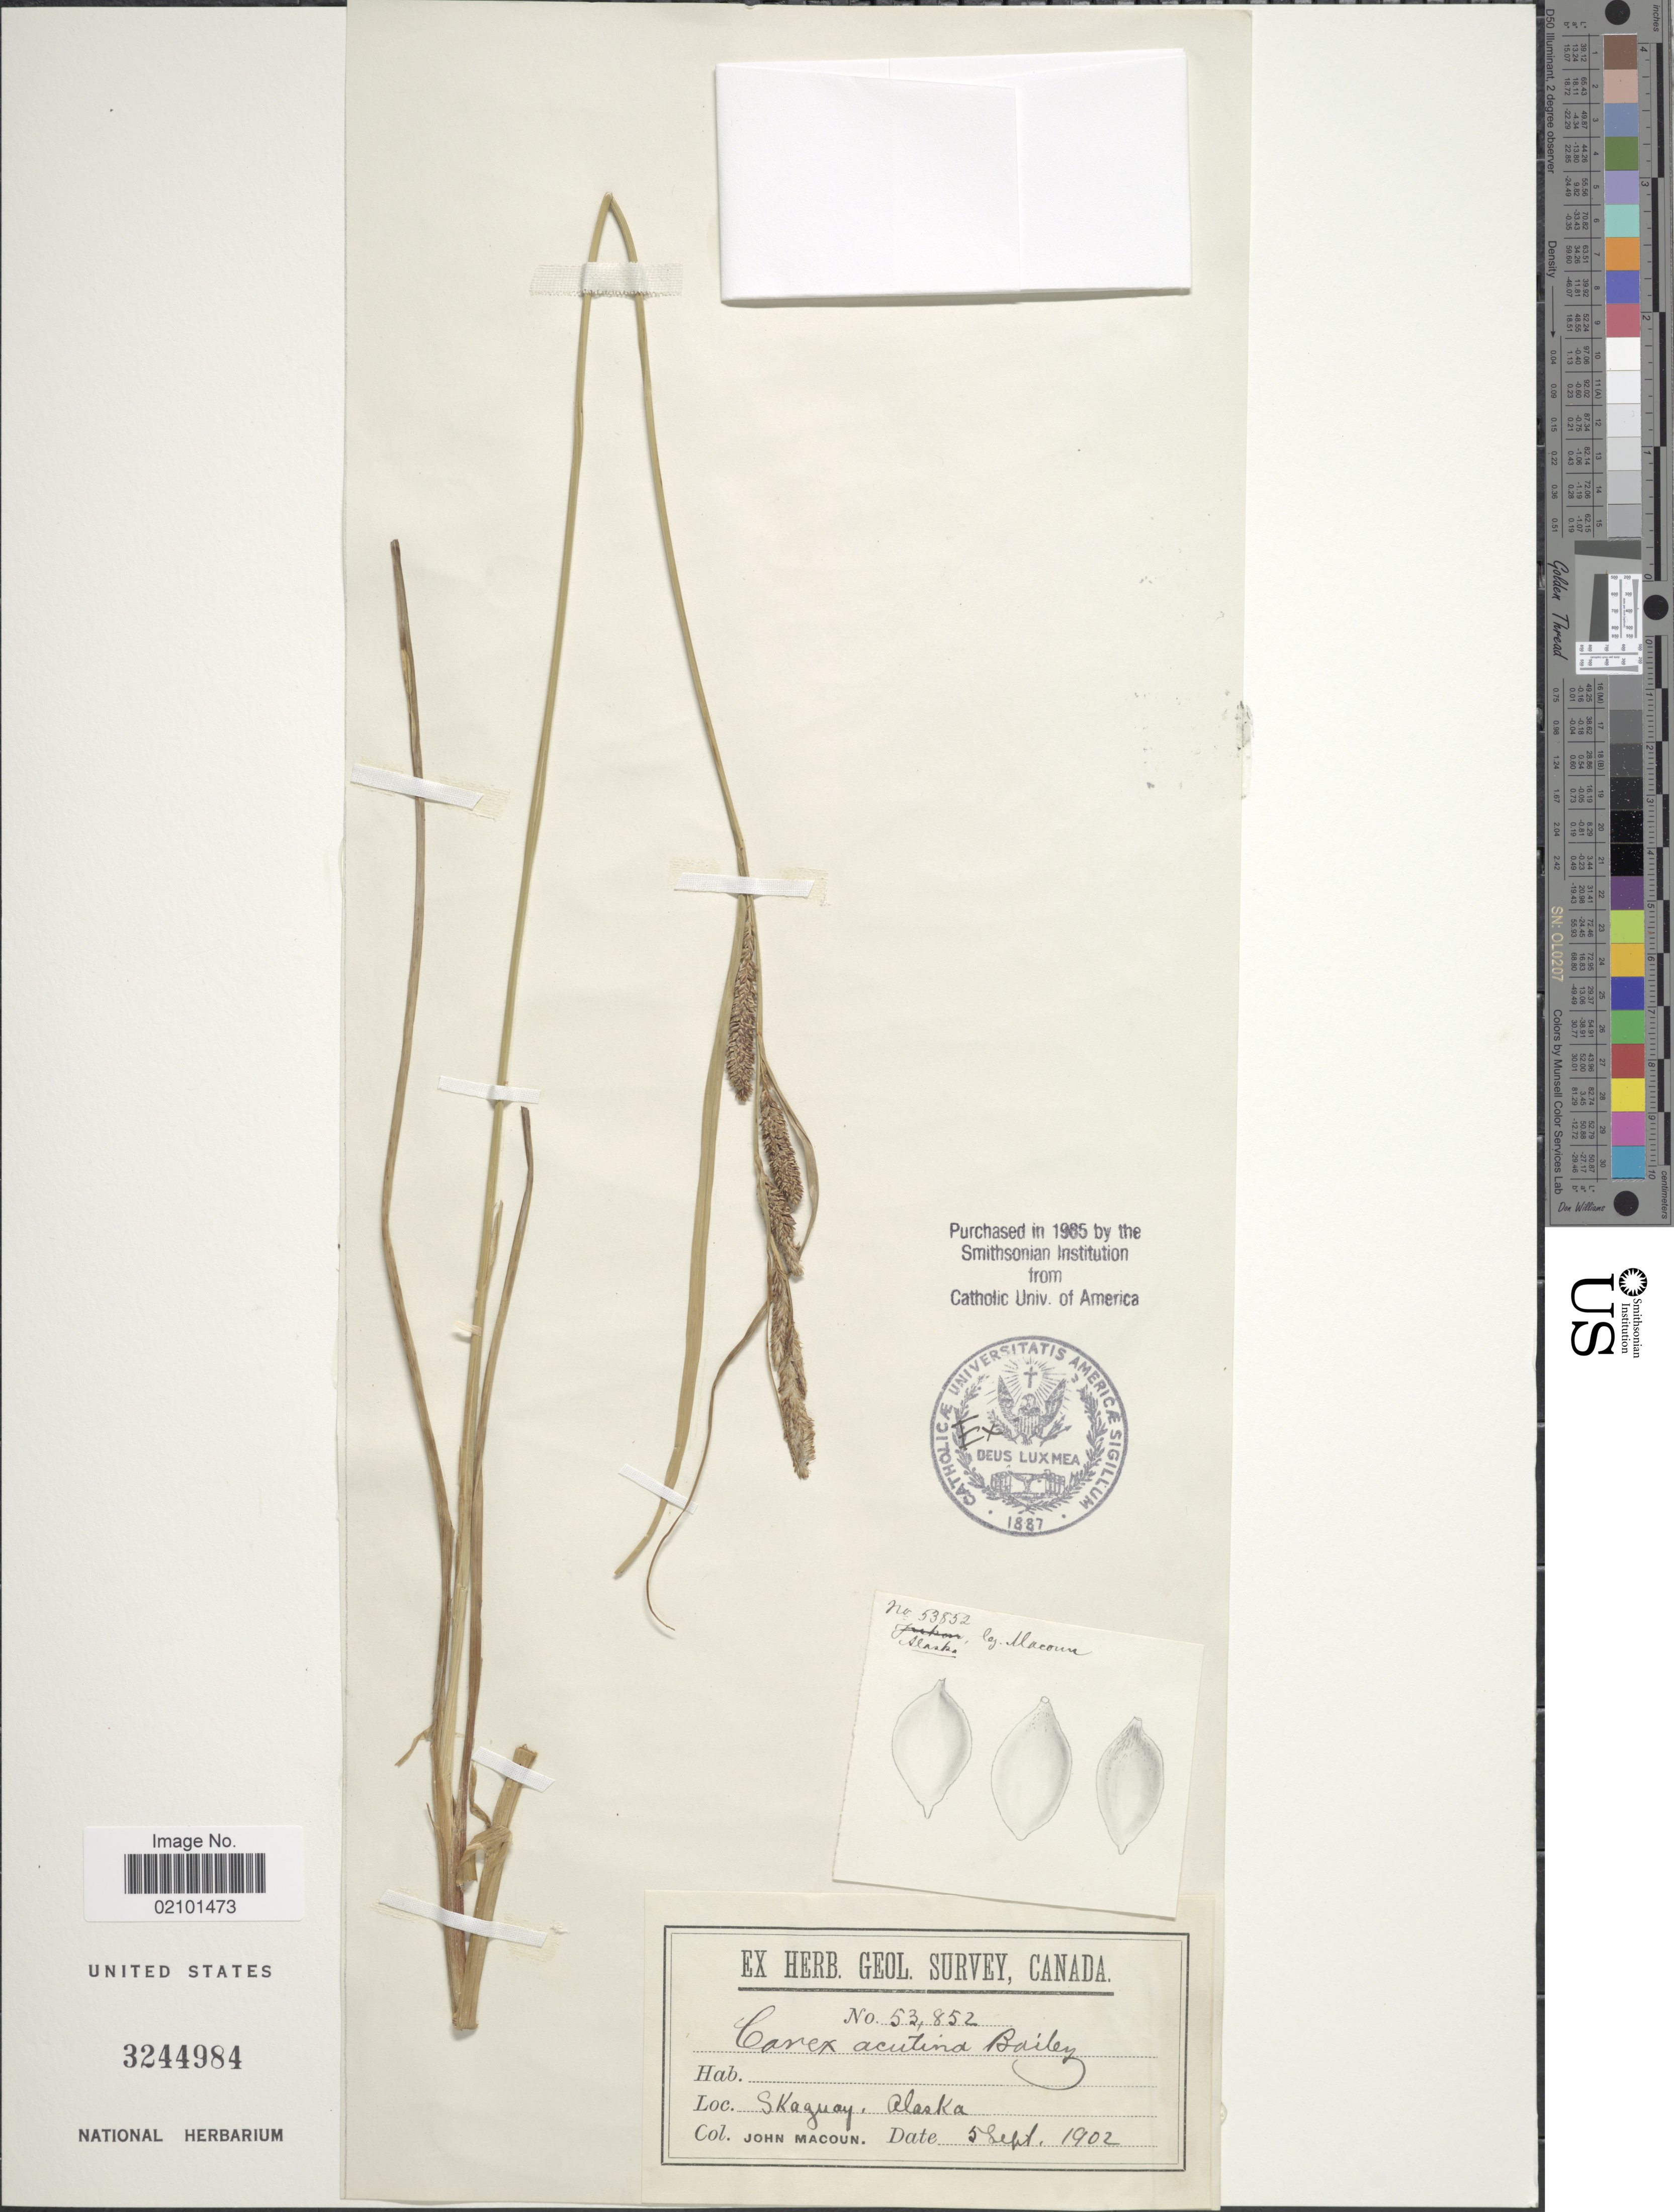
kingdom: Plantae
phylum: Tracheophyta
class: Liliopsida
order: Poales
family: Cyperaceae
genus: Carex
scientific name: Carex aquatilis var. aquatilis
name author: Wahlenb.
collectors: J. Macoun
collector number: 53852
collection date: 1902-09-05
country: United States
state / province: Alaska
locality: Skaguay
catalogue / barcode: US 3244984